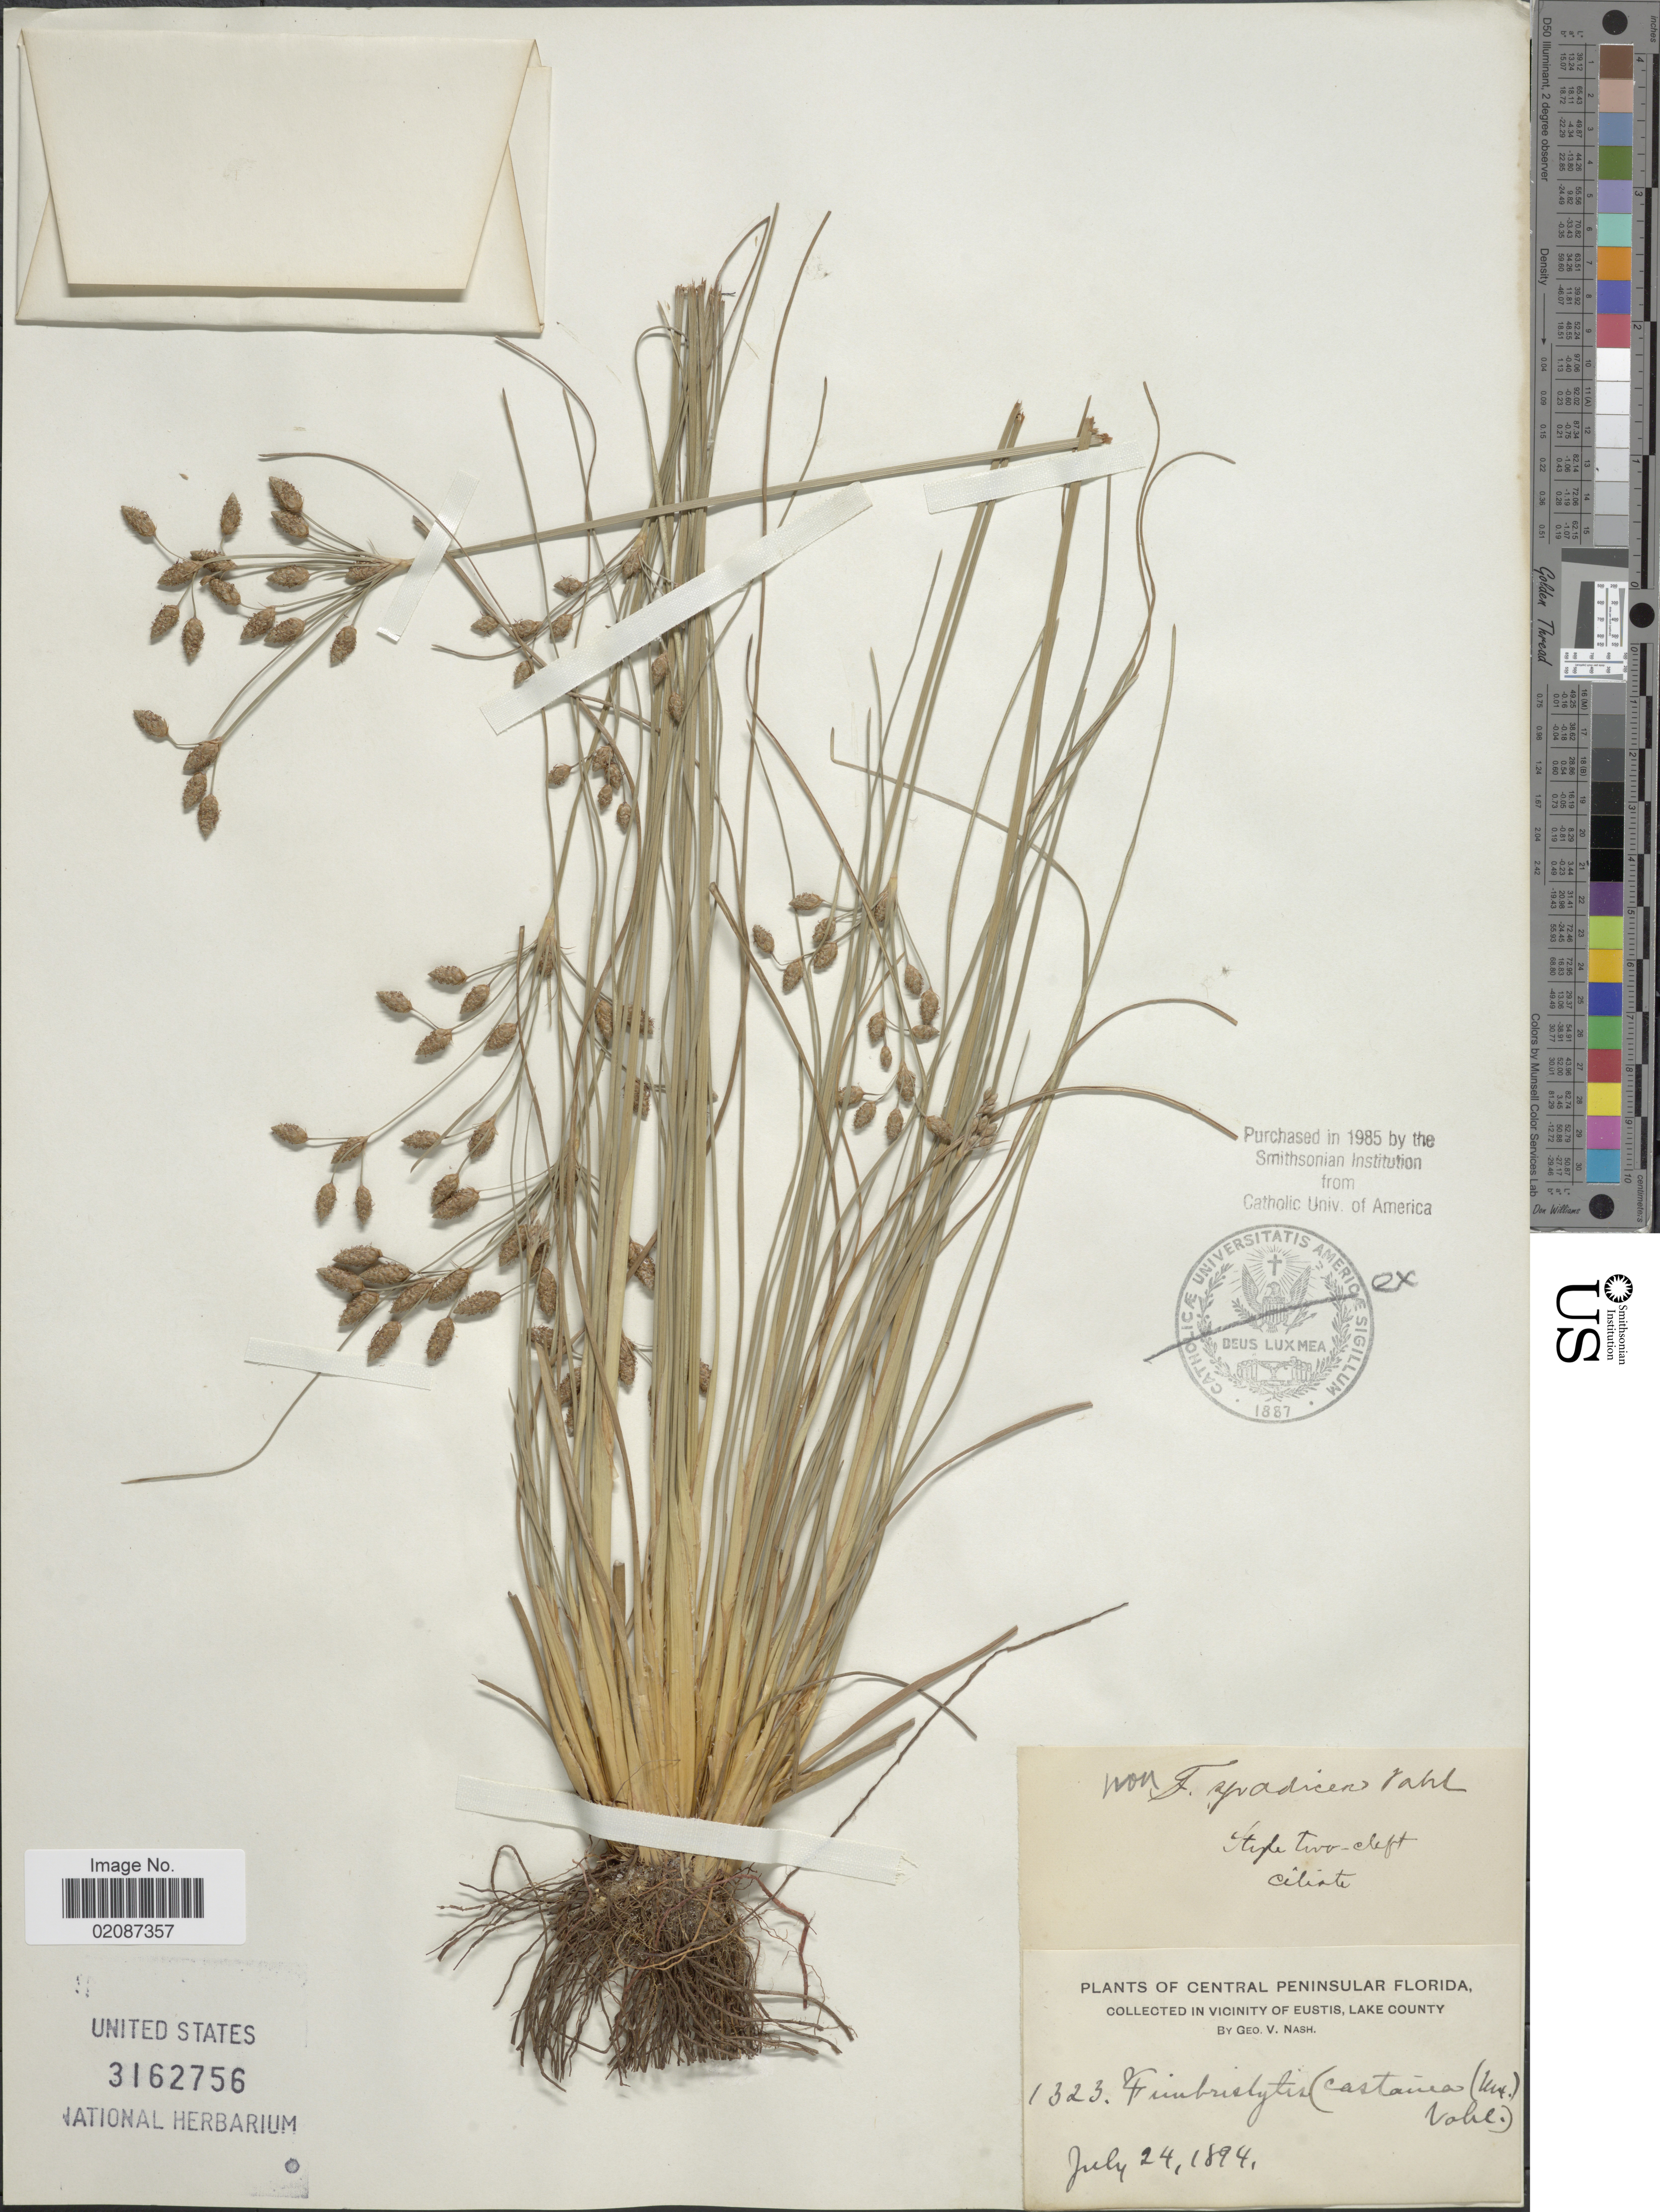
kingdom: Plantae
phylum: Tracheophyta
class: Liliopsida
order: Poales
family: Cyperaceae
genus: Fimbristylis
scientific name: Fimbristylis caroliniana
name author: (Lam.) Fernald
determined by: Kral, Robert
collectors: G. V. Nash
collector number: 1323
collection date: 1894-07-24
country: United States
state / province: Florida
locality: Central Peninsular, in vicinity of Eustis, Lake County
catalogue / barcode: US 3162756